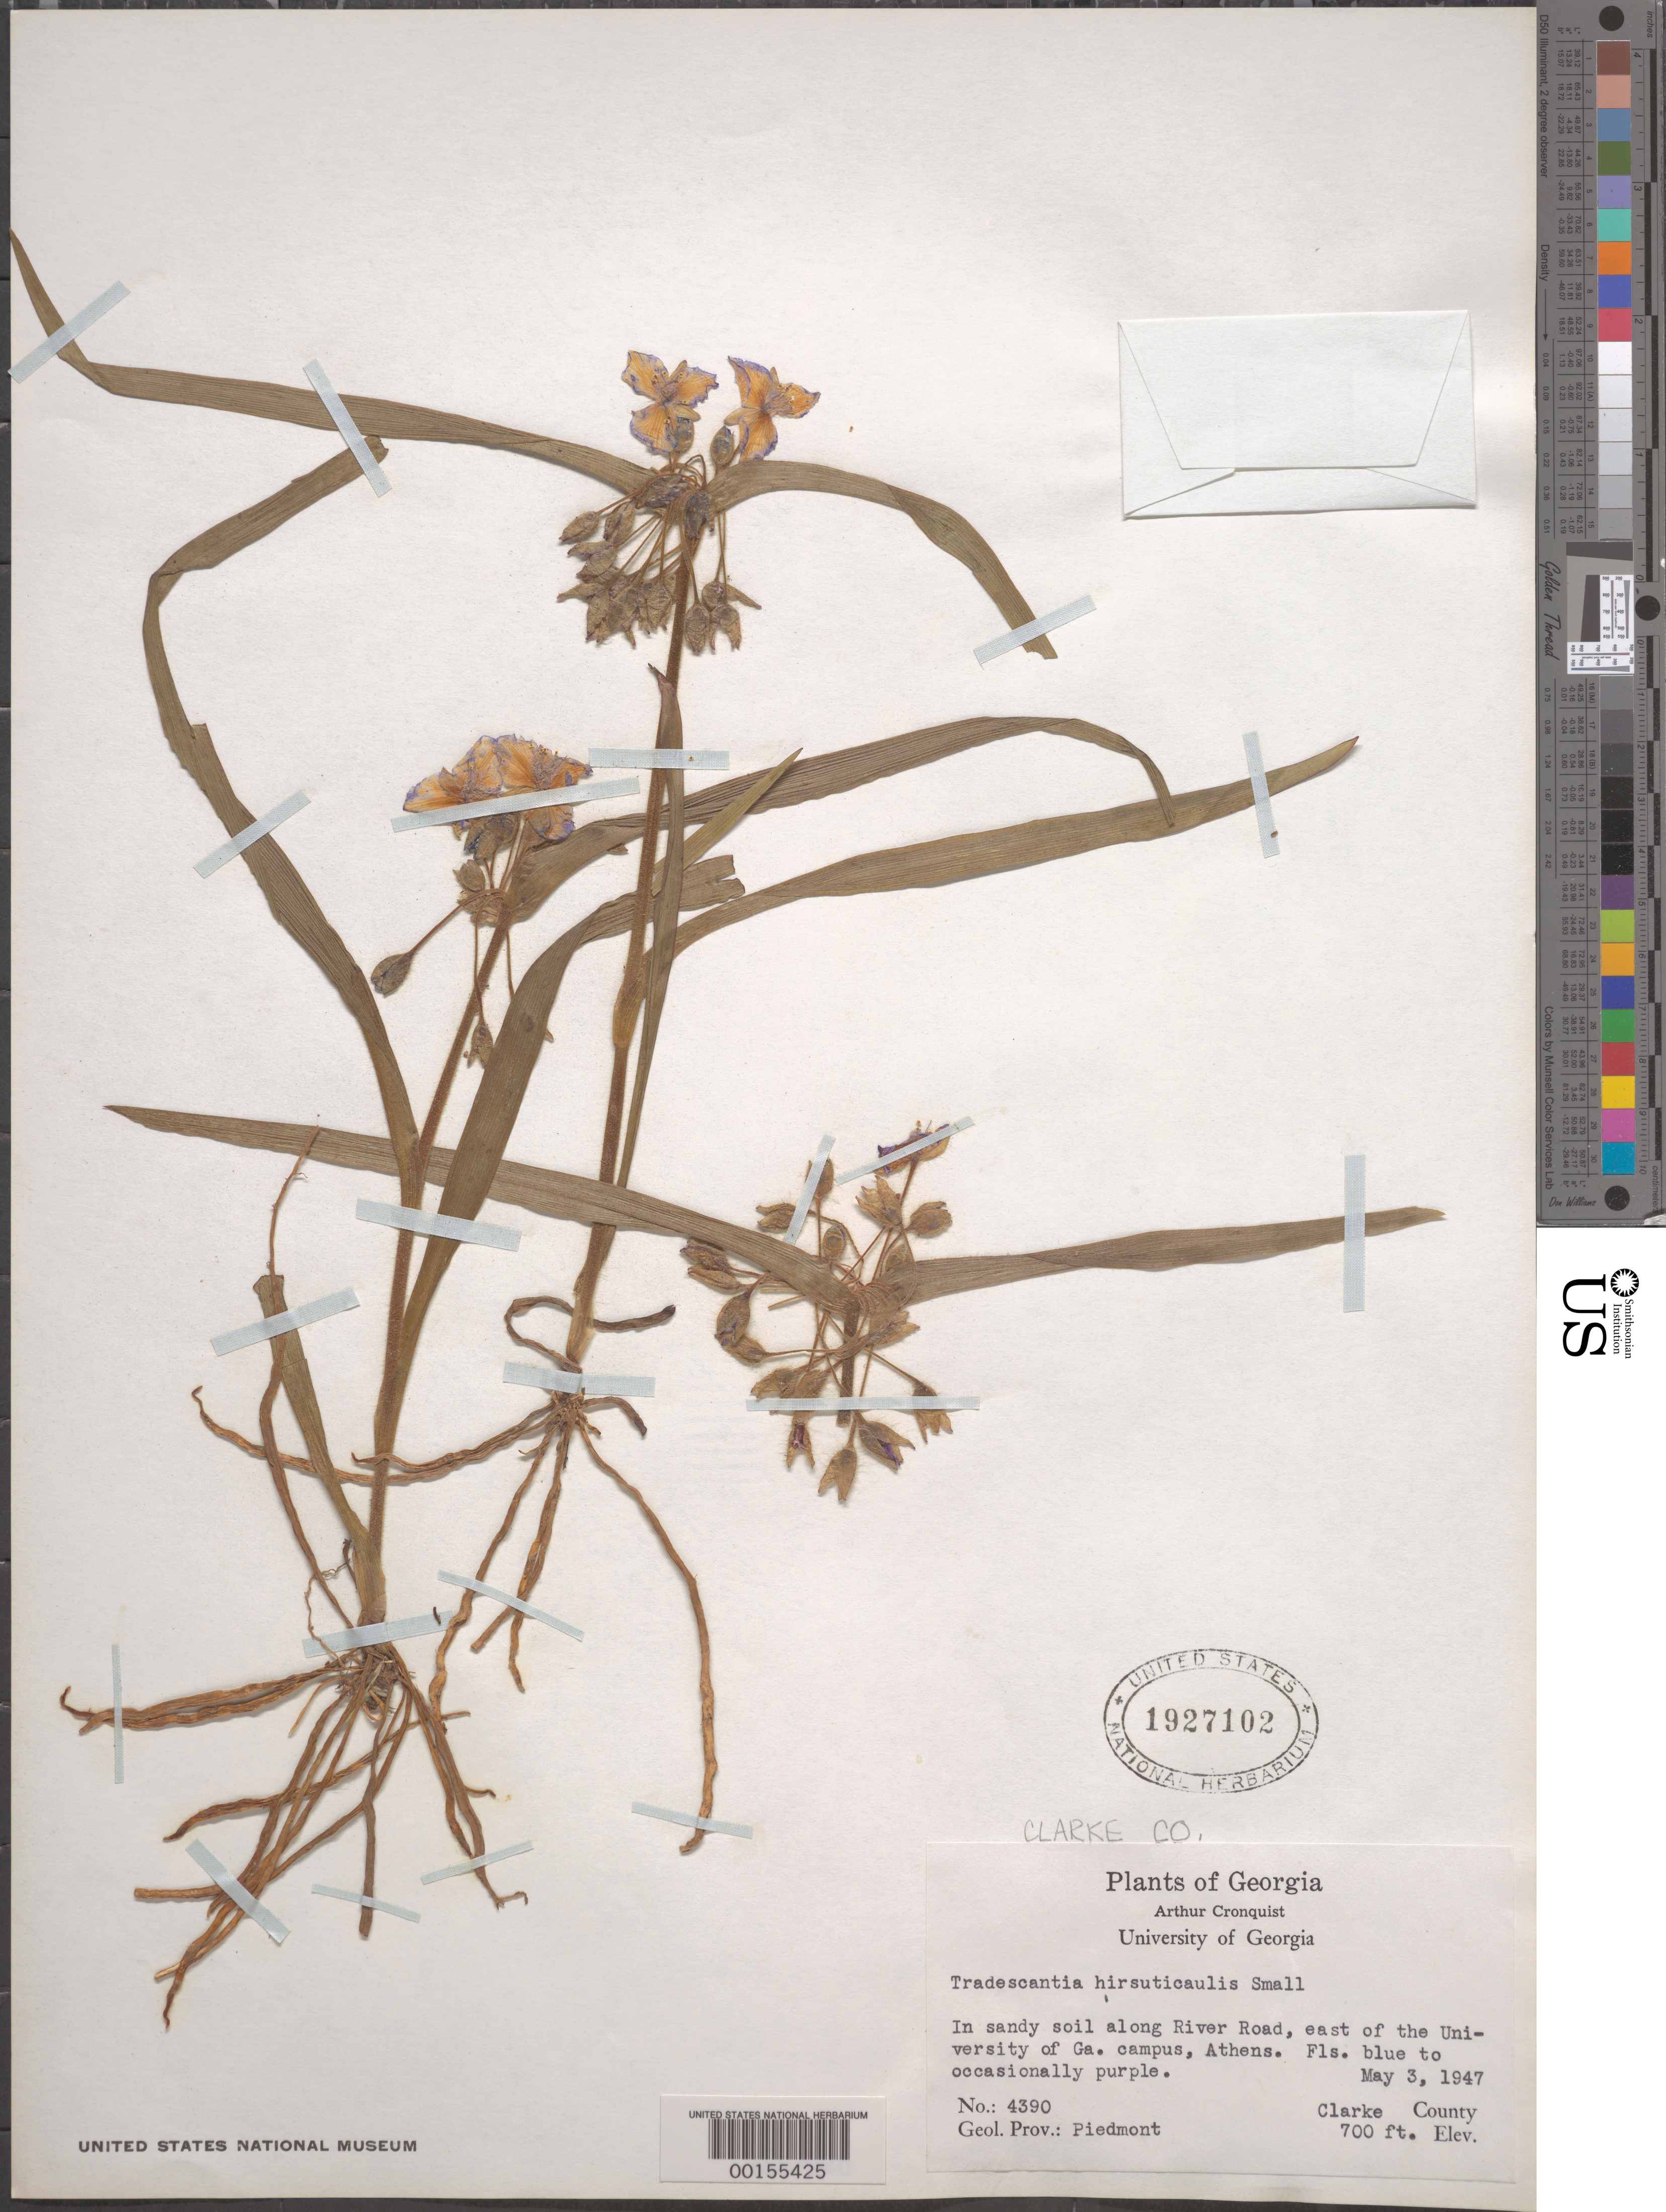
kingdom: Plantae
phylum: Tracheophyta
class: Liliopsida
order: Commelinales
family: Commelinaceae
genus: Tradescantia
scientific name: Tradescantia hirsuticaulis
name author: Small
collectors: A. J. Cronquist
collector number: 4390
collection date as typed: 03 May 1947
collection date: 1947-05-03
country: United States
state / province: Georgia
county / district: Clarke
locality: Athens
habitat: Sandy soil along roadside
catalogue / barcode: US 1927102